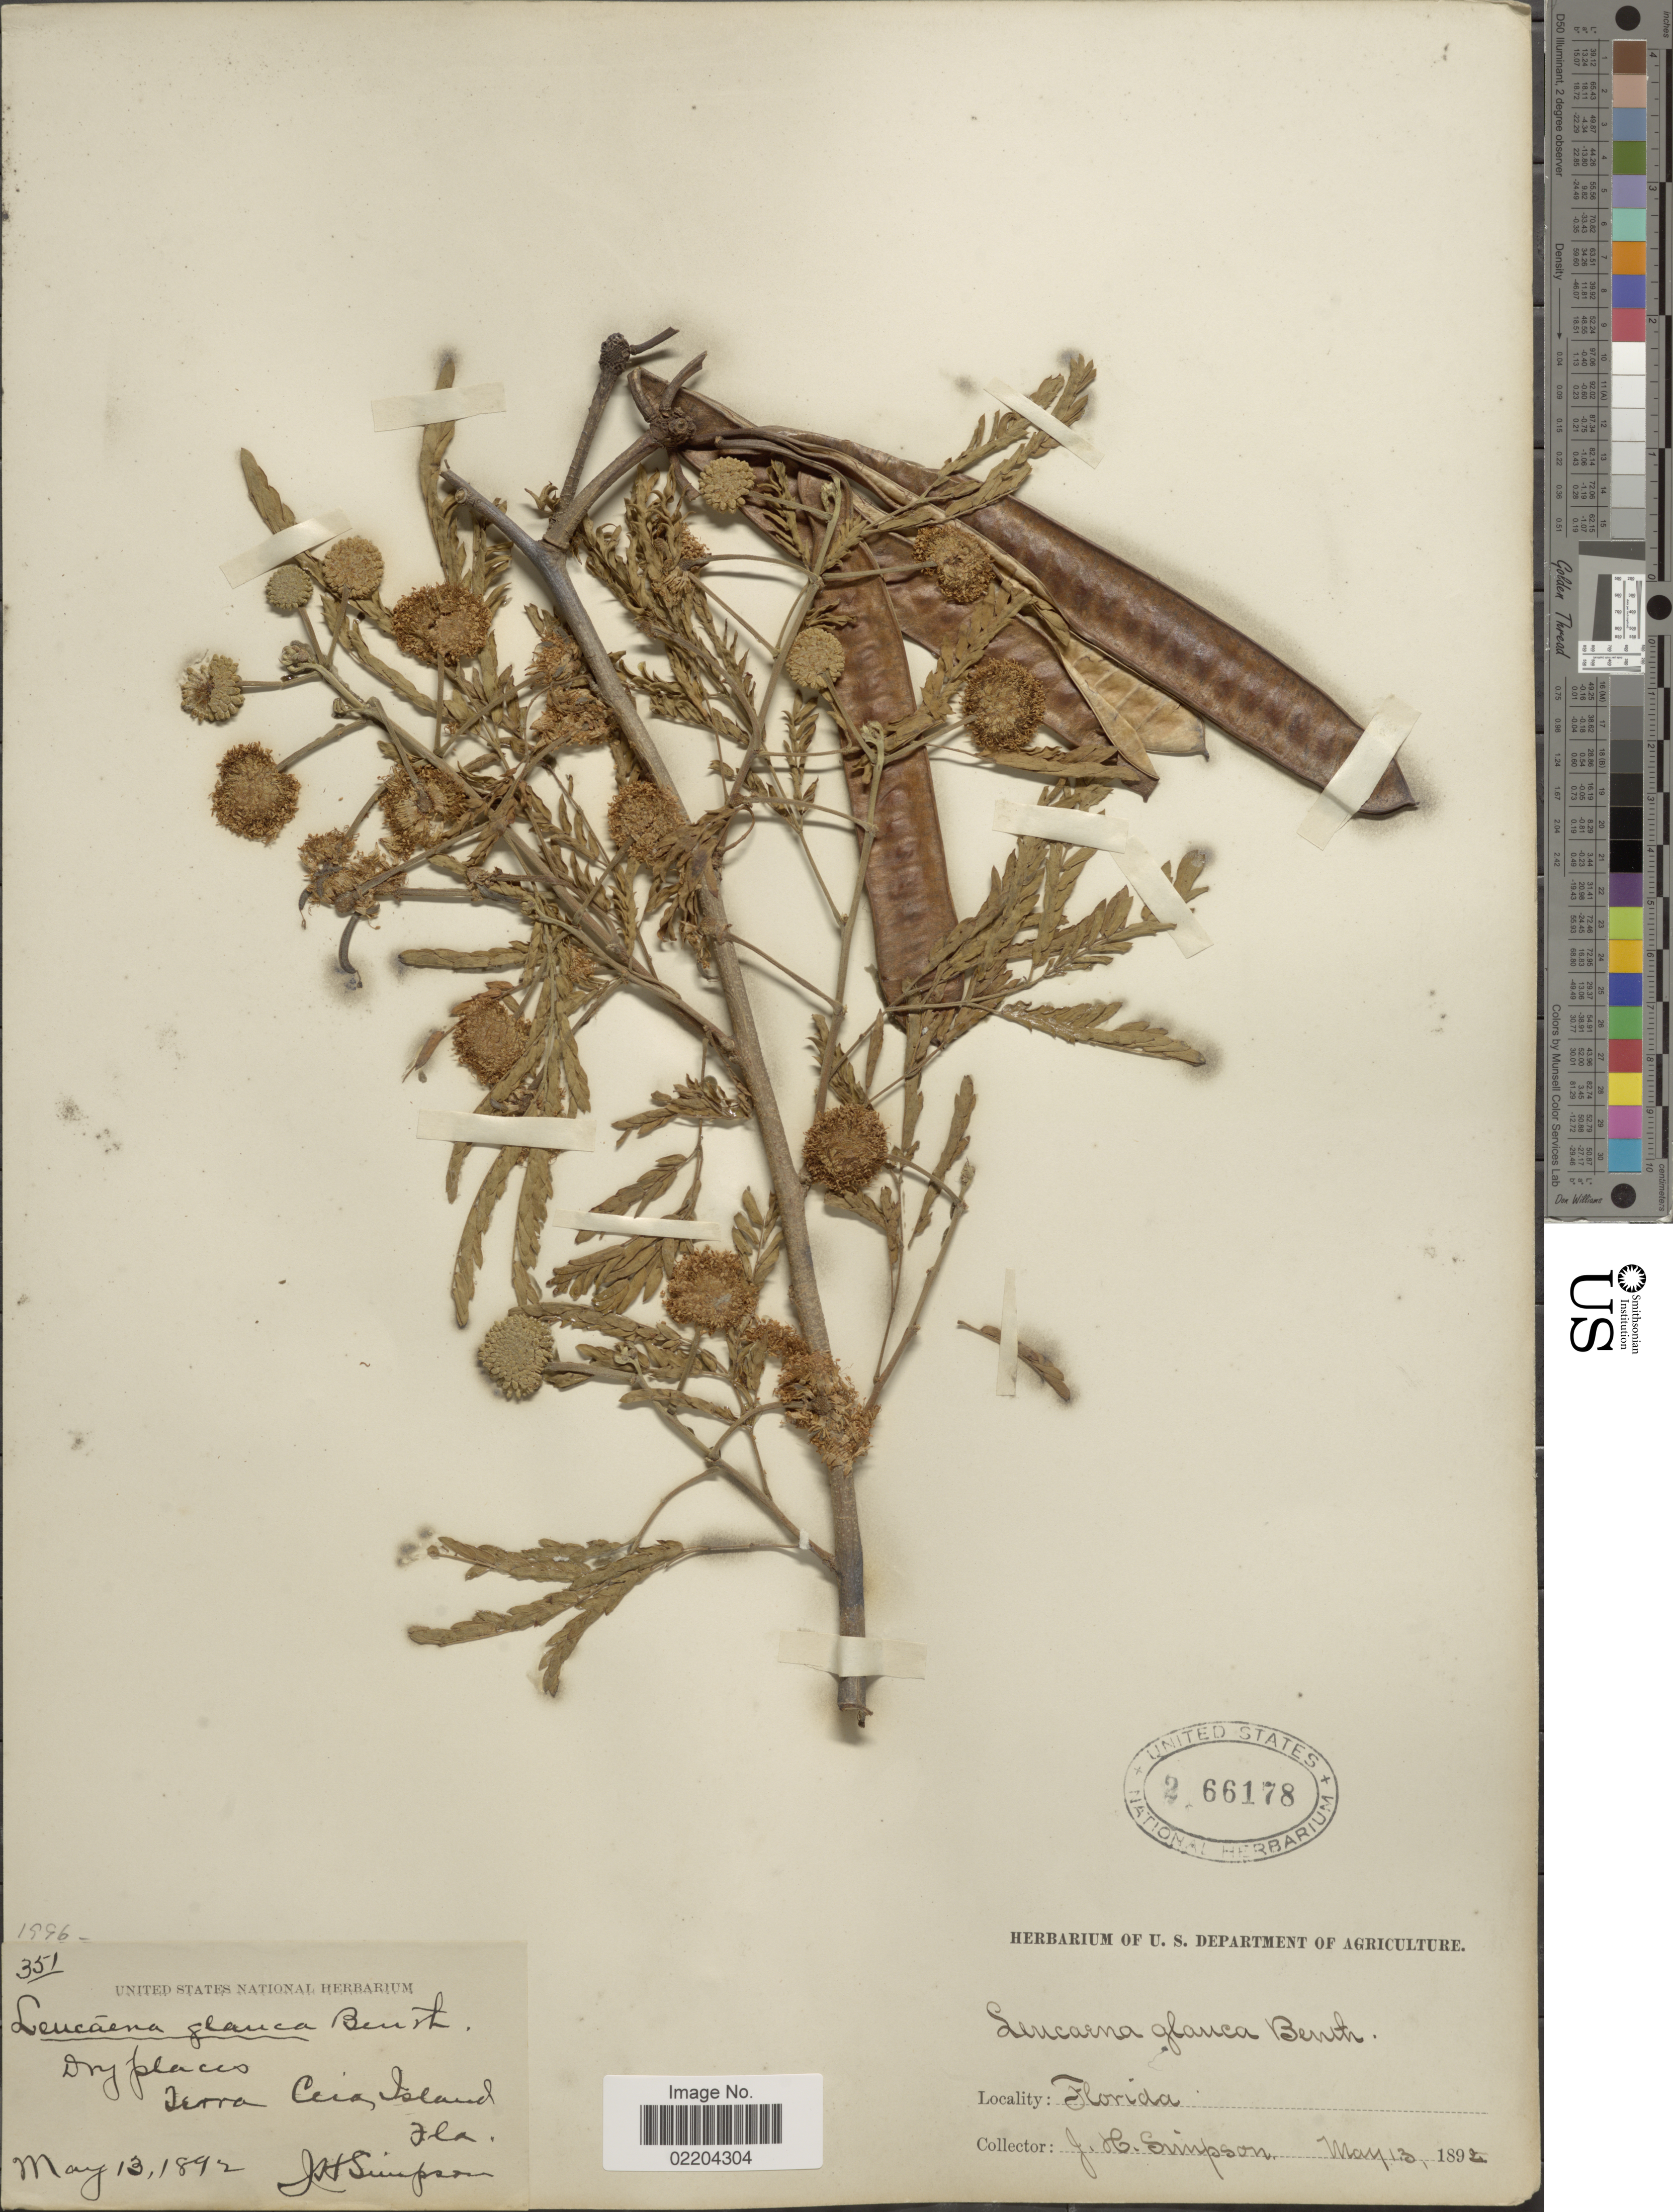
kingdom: Plantae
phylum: Tracheophyta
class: Magnoliopsida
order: Fabales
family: Fabaceae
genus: Leucaena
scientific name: Leucaena glauca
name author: (L.) Benth.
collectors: J. H. Simpson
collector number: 351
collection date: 1892-05-13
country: United States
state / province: Florida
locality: Terra Ceia Island. Florida.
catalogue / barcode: US 266178